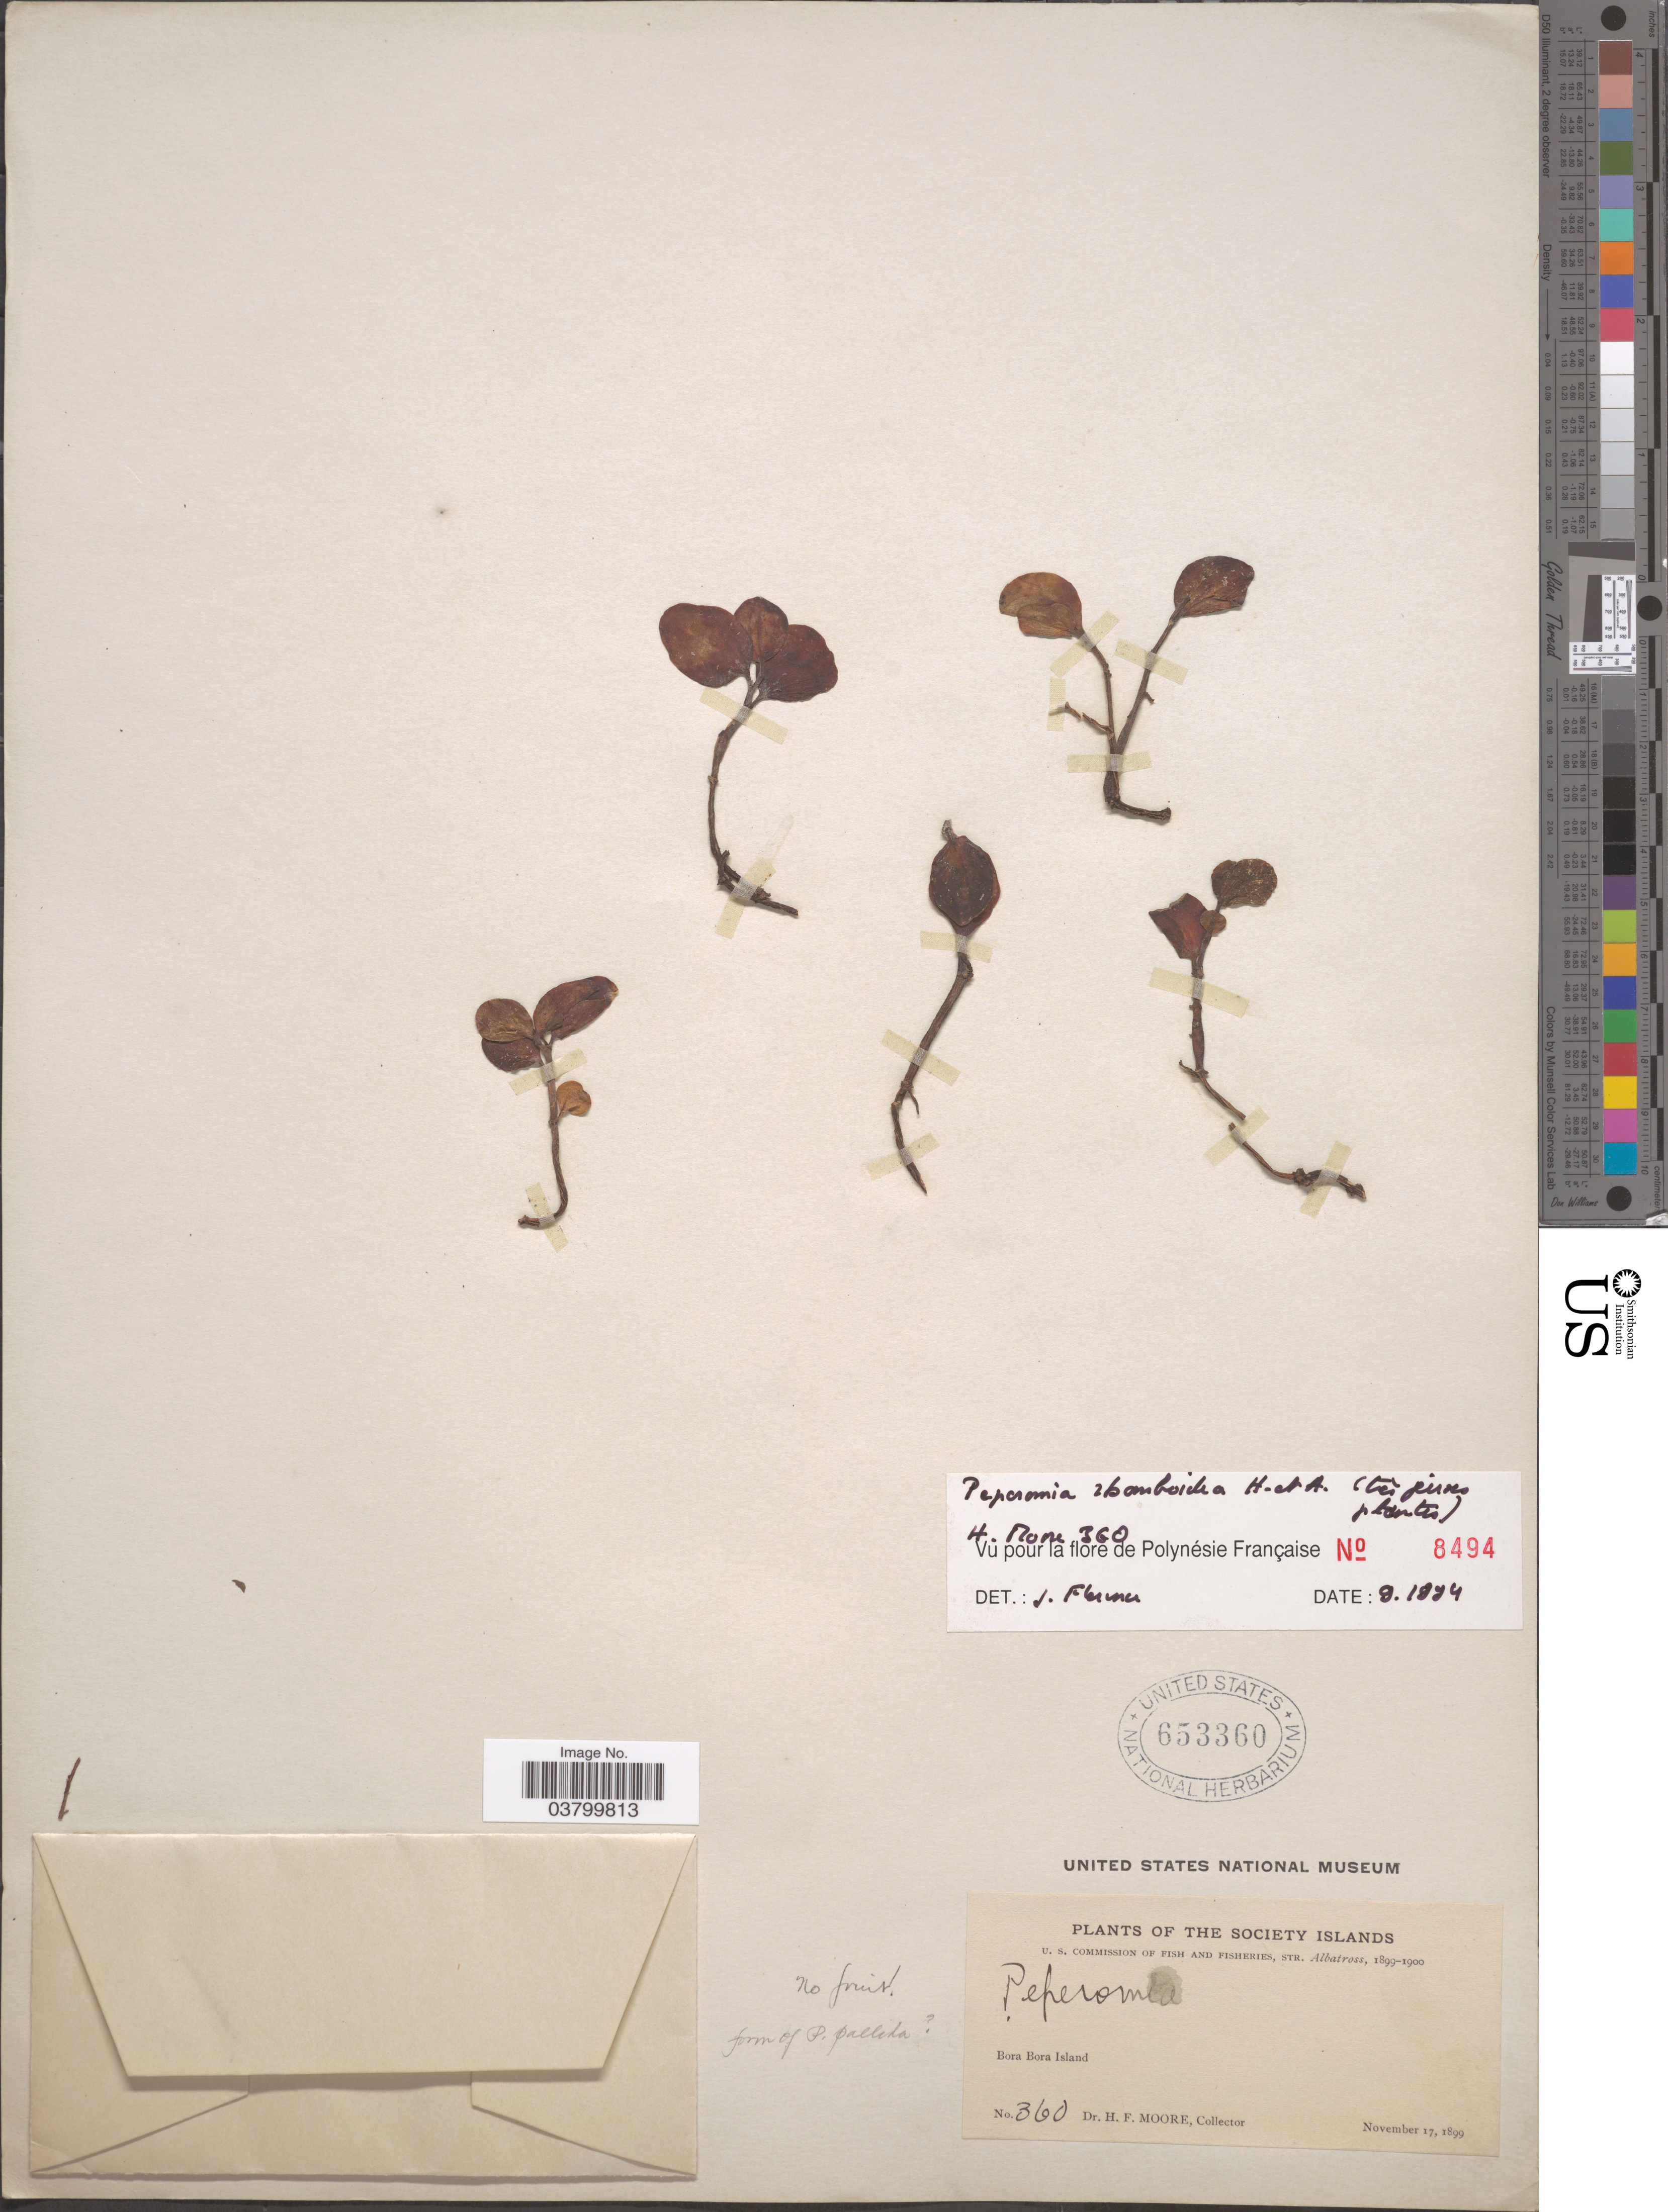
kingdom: Plantae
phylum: Tracheophyta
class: Magnoliopsida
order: Piperales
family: Piperaceae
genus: Peperomia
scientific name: Peperomia rhomboidea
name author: Hook. & Arn.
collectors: H. F. Moore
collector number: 360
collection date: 1899-11-17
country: French Polynesia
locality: The Society Islands. Bora Bora Island.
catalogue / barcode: US 653360